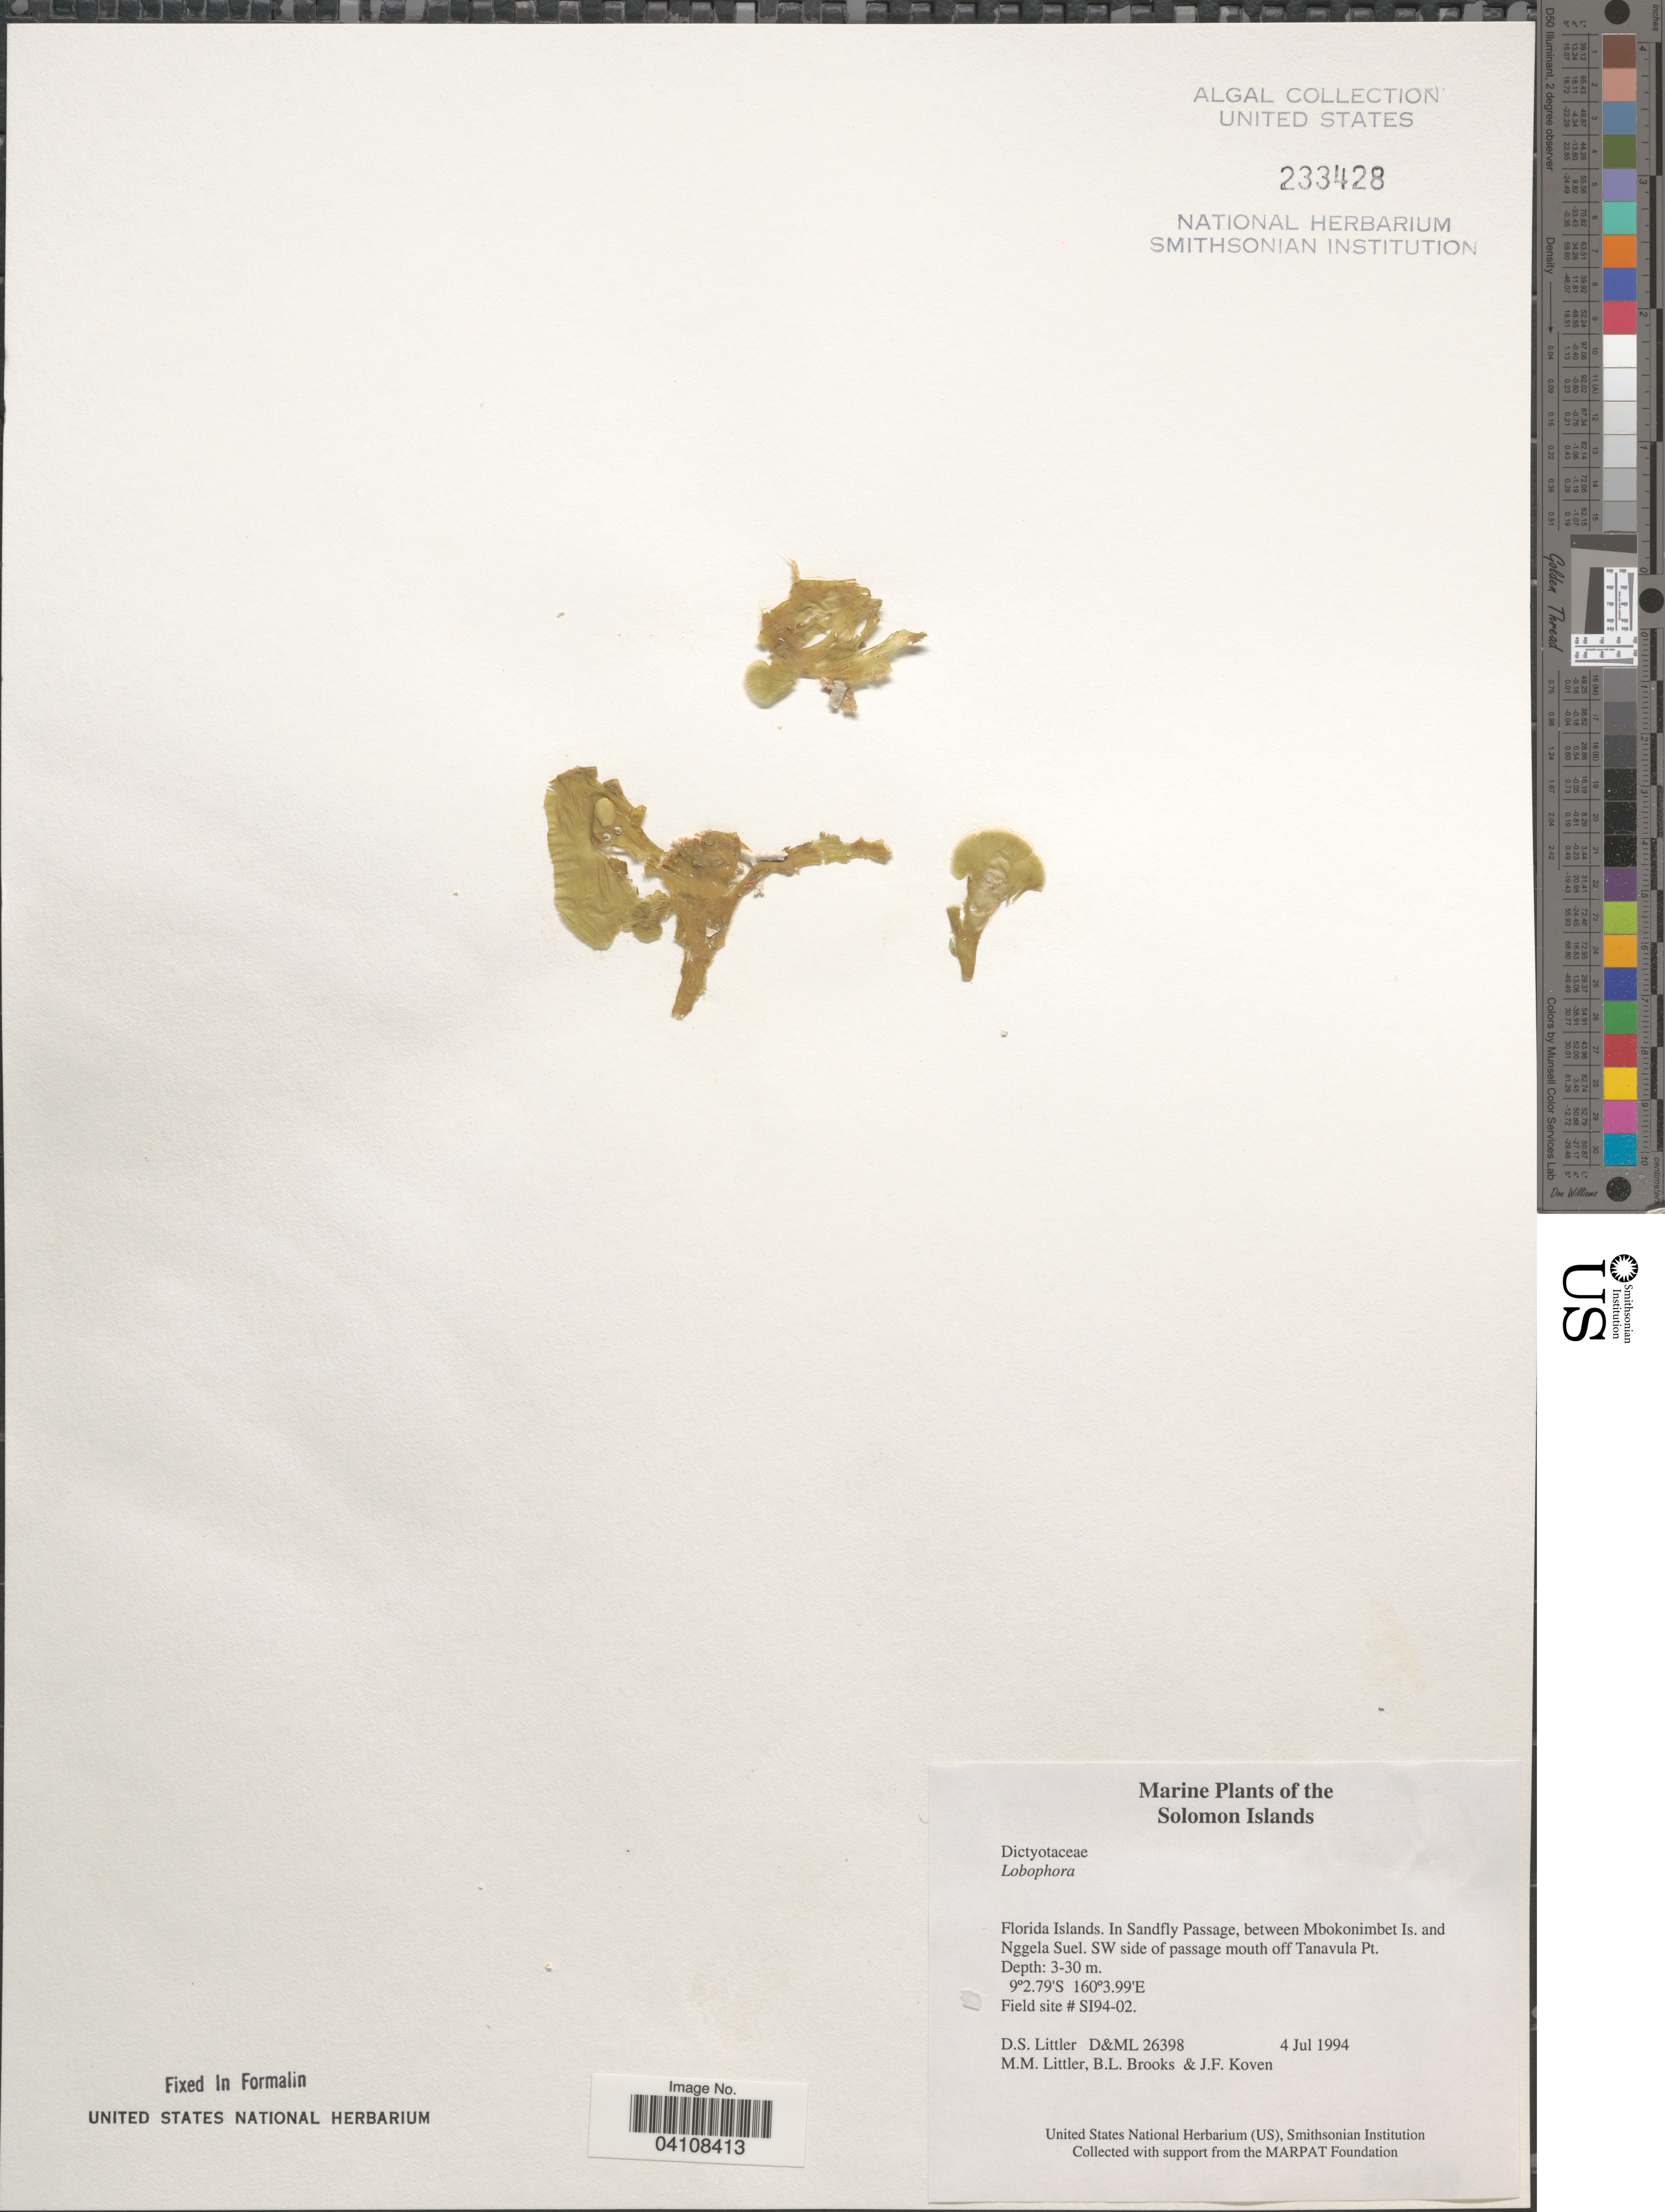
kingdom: Chromista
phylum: Ochrophyta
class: Phaeophyceae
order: Dictyotales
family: Dictyotaceae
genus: Lobophora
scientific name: Lobophora sp.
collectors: D. S. Littler, B. Brooks & J. Koven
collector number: D&ML26398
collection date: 1994-07-04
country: Solomon Islands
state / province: Solomon Islands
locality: Florida Islands. In Sandfly Passage, between Mbokonimbet Is. and Nggela Suel. SW side of passage mouth off Tanavula Pt. Field site # SI94-02.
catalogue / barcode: US 233428